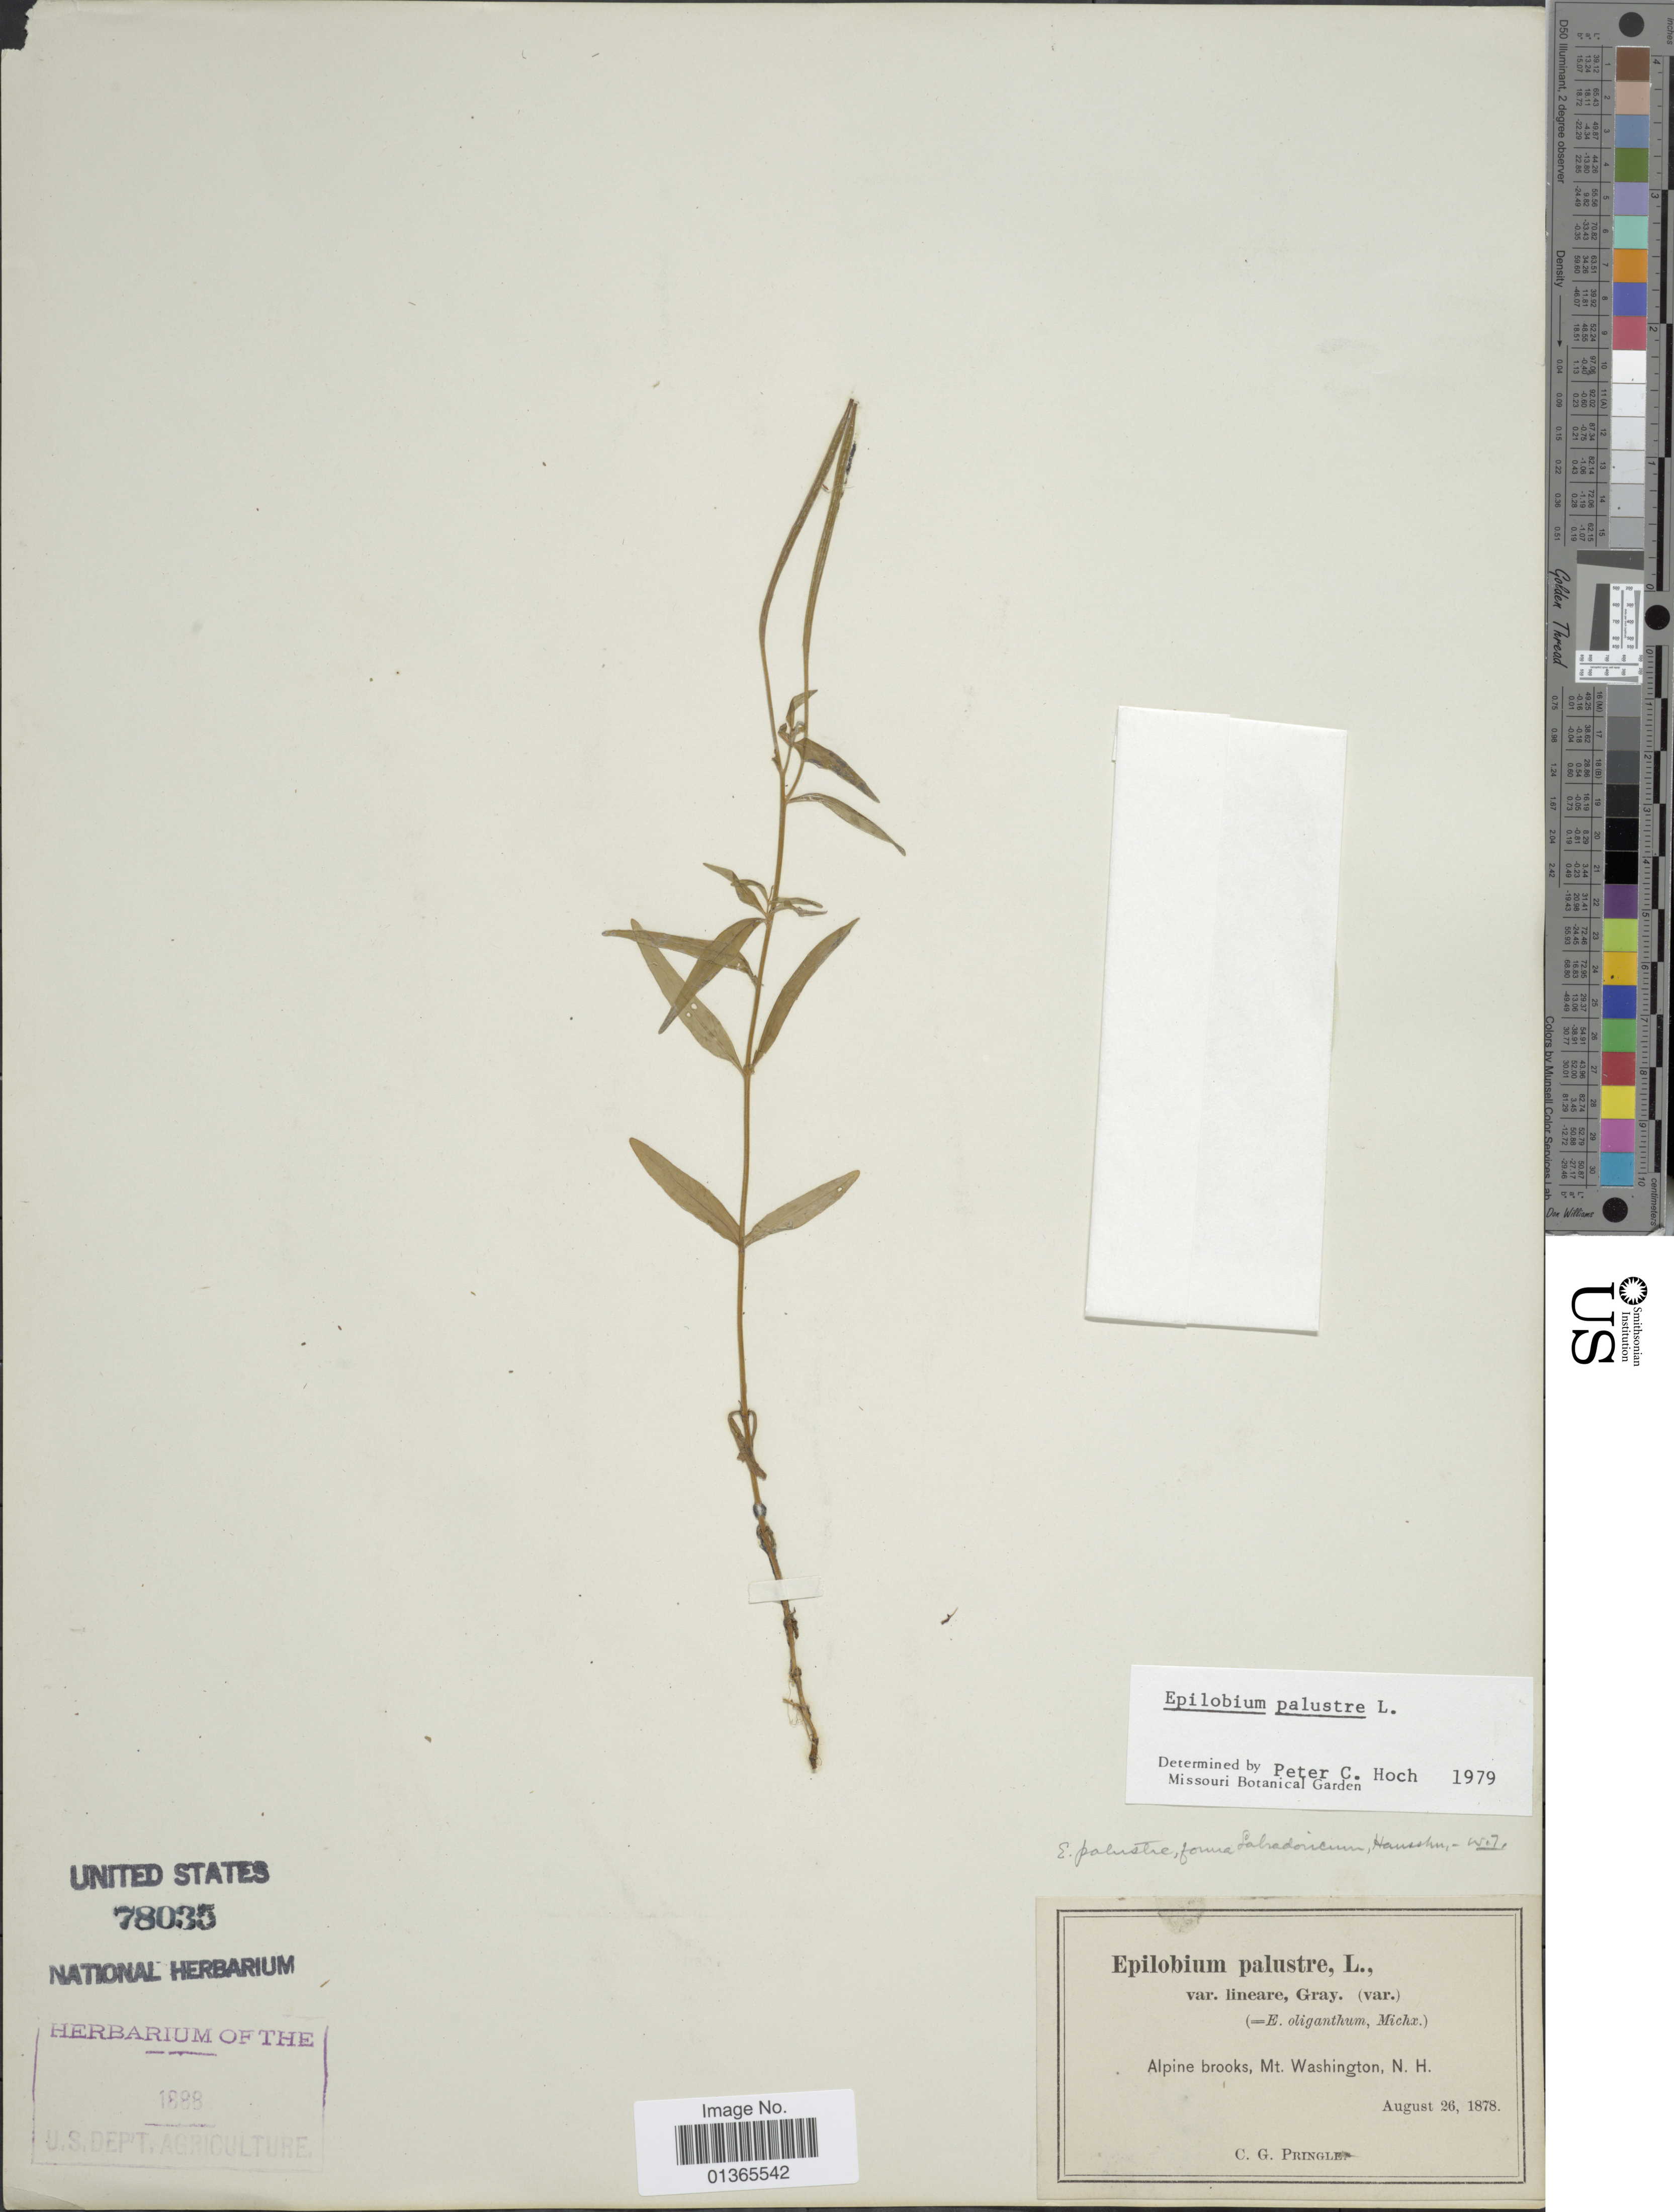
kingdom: Plantae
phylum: Tracheophyta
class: Magnoliopsida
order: Myrtales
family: Onagraceae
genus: Epilobium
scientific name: Epilobium palustre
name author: L.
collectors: C. G. Pringle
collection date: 1878-08-26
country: United States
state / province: New Hampshire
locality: Alpine brooks, Mt. Washington.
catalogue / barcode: US 78035